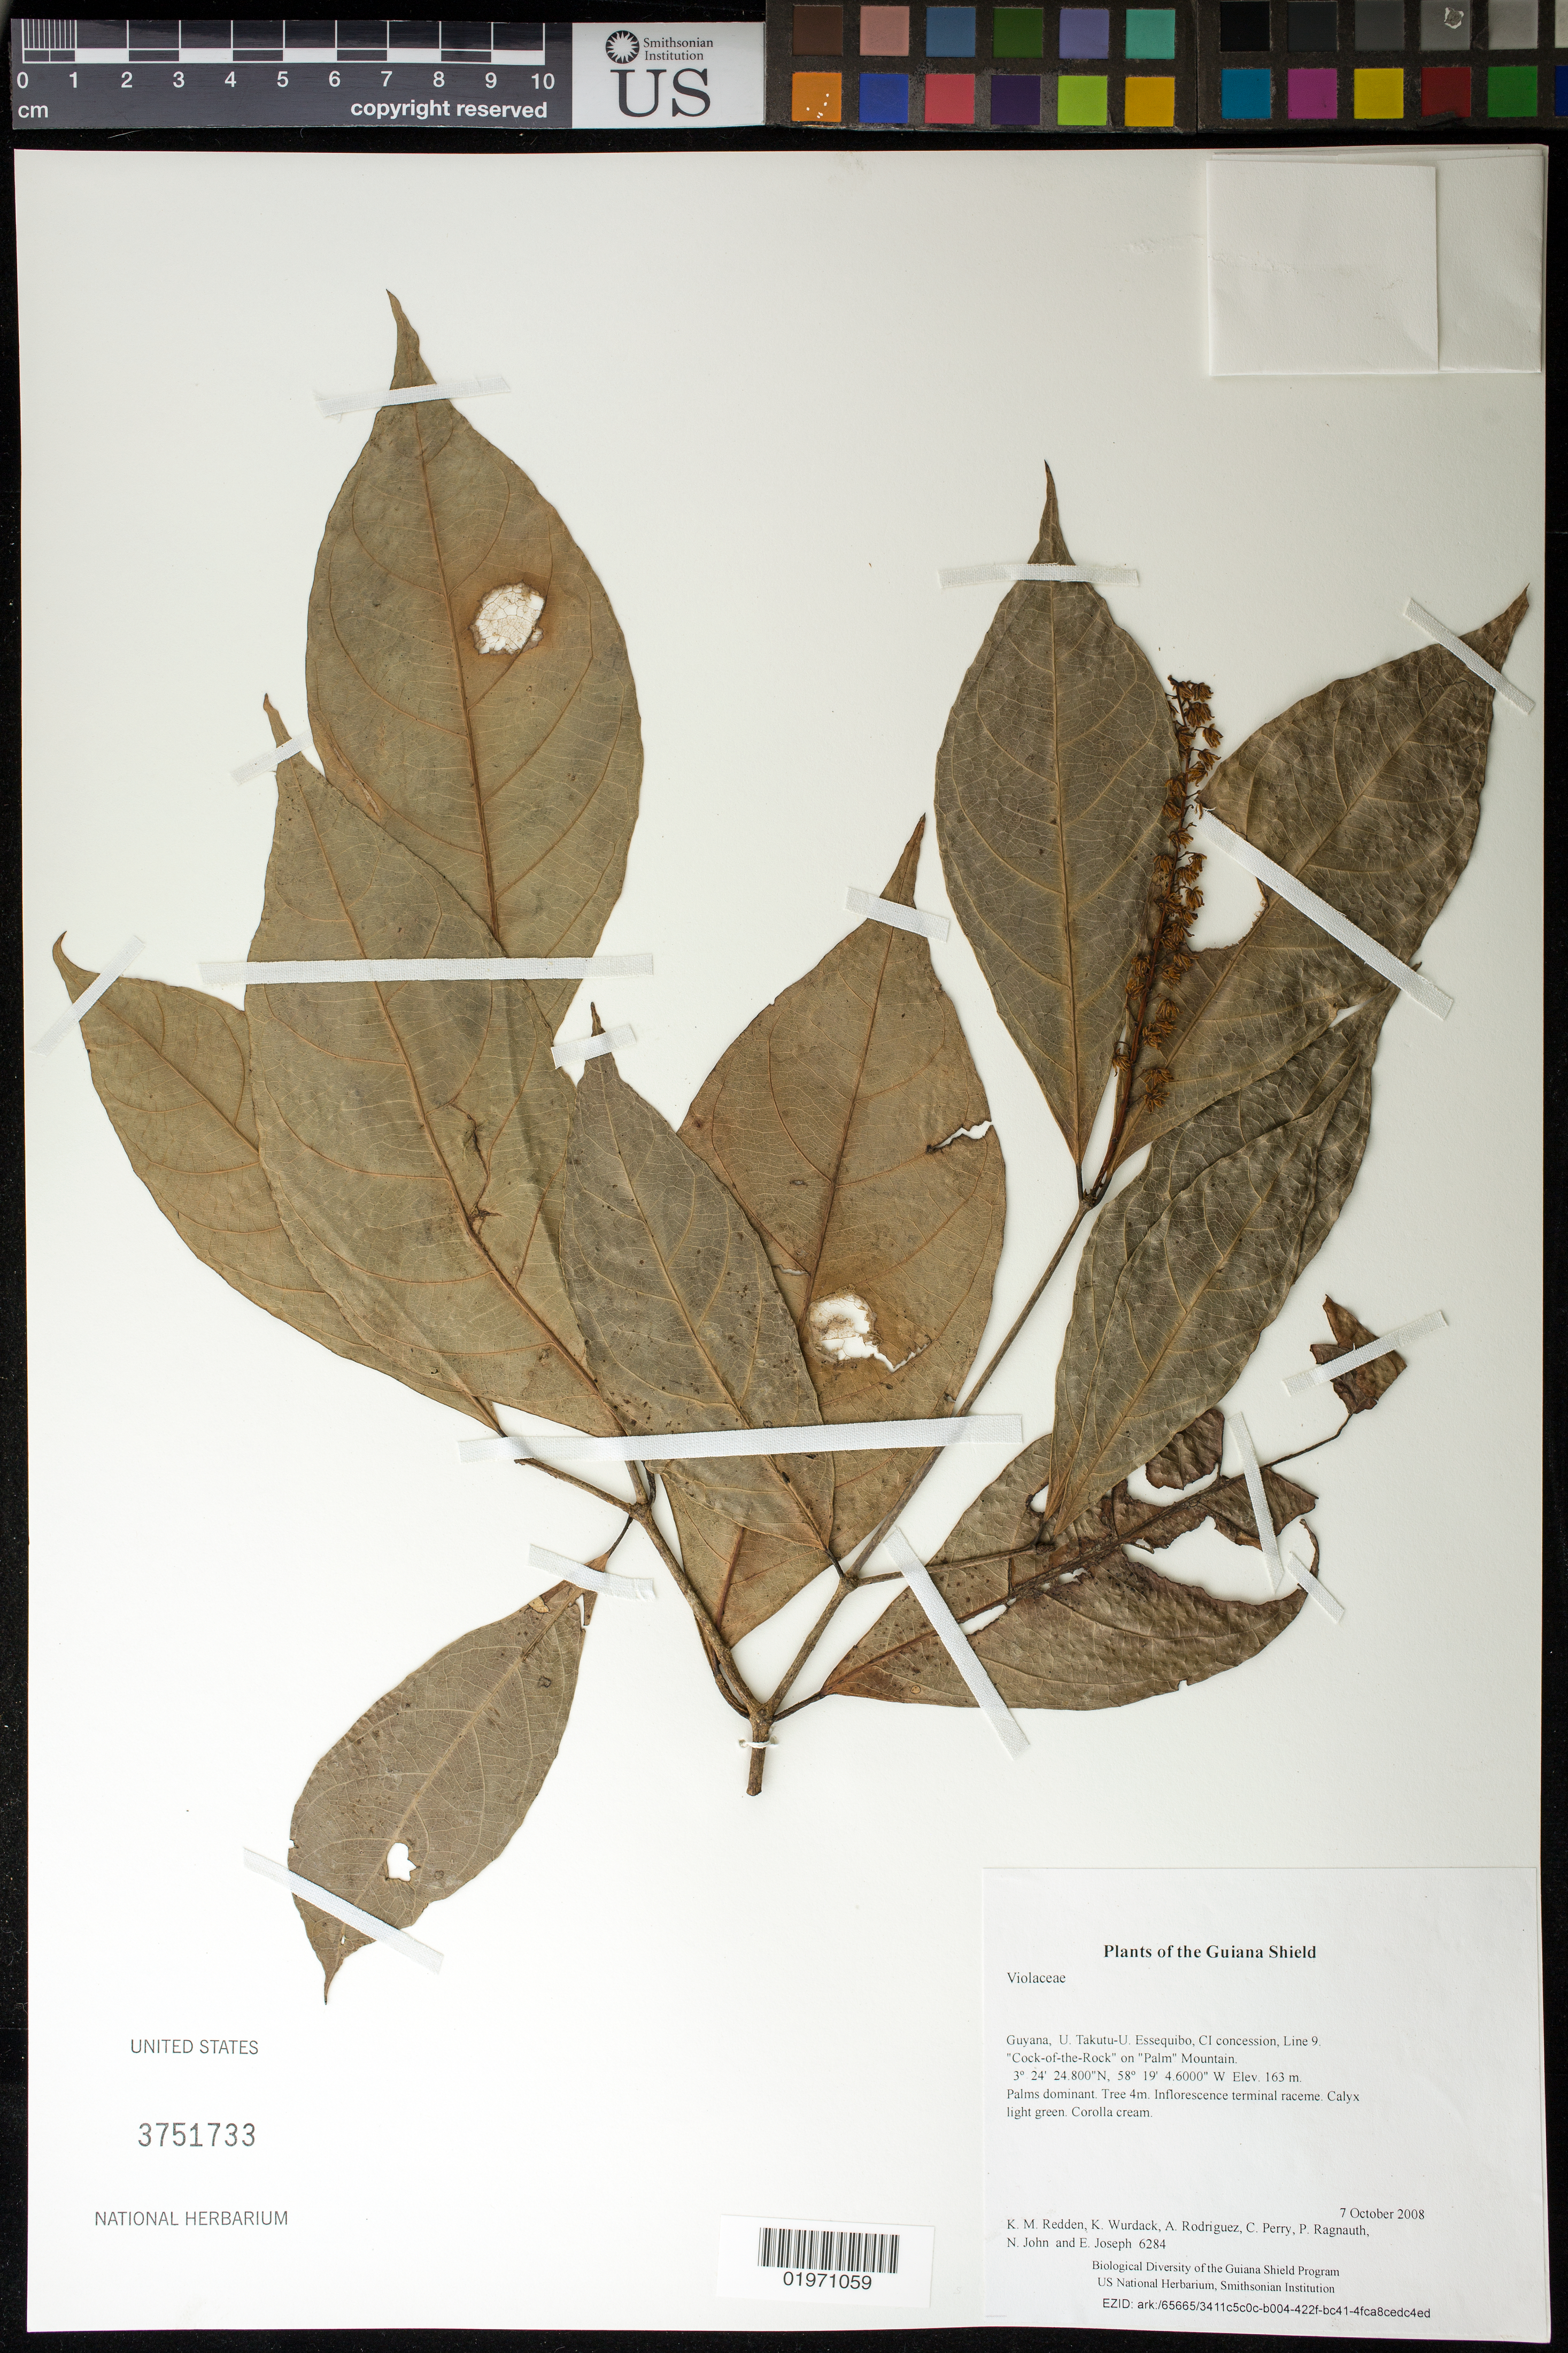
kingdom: Plantae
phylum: Tracheophyta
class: Magnoliopsida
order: Malpighiales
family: Violaceae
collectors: K. M. Redden, K. Wurdack, A. Rodriguez, C. Perry, P. Ragnauth, N. John & E. Joseph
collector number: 6284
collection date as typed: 7 October 2008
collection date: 2008-10-07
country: Guyana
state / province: U. Takutu-U. Essequibo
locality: CI concession, Line 9. "Cock-of-the-Rock" on "Palm" Mountain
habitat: Palms dominant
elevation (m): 163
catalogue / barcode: US 3751733